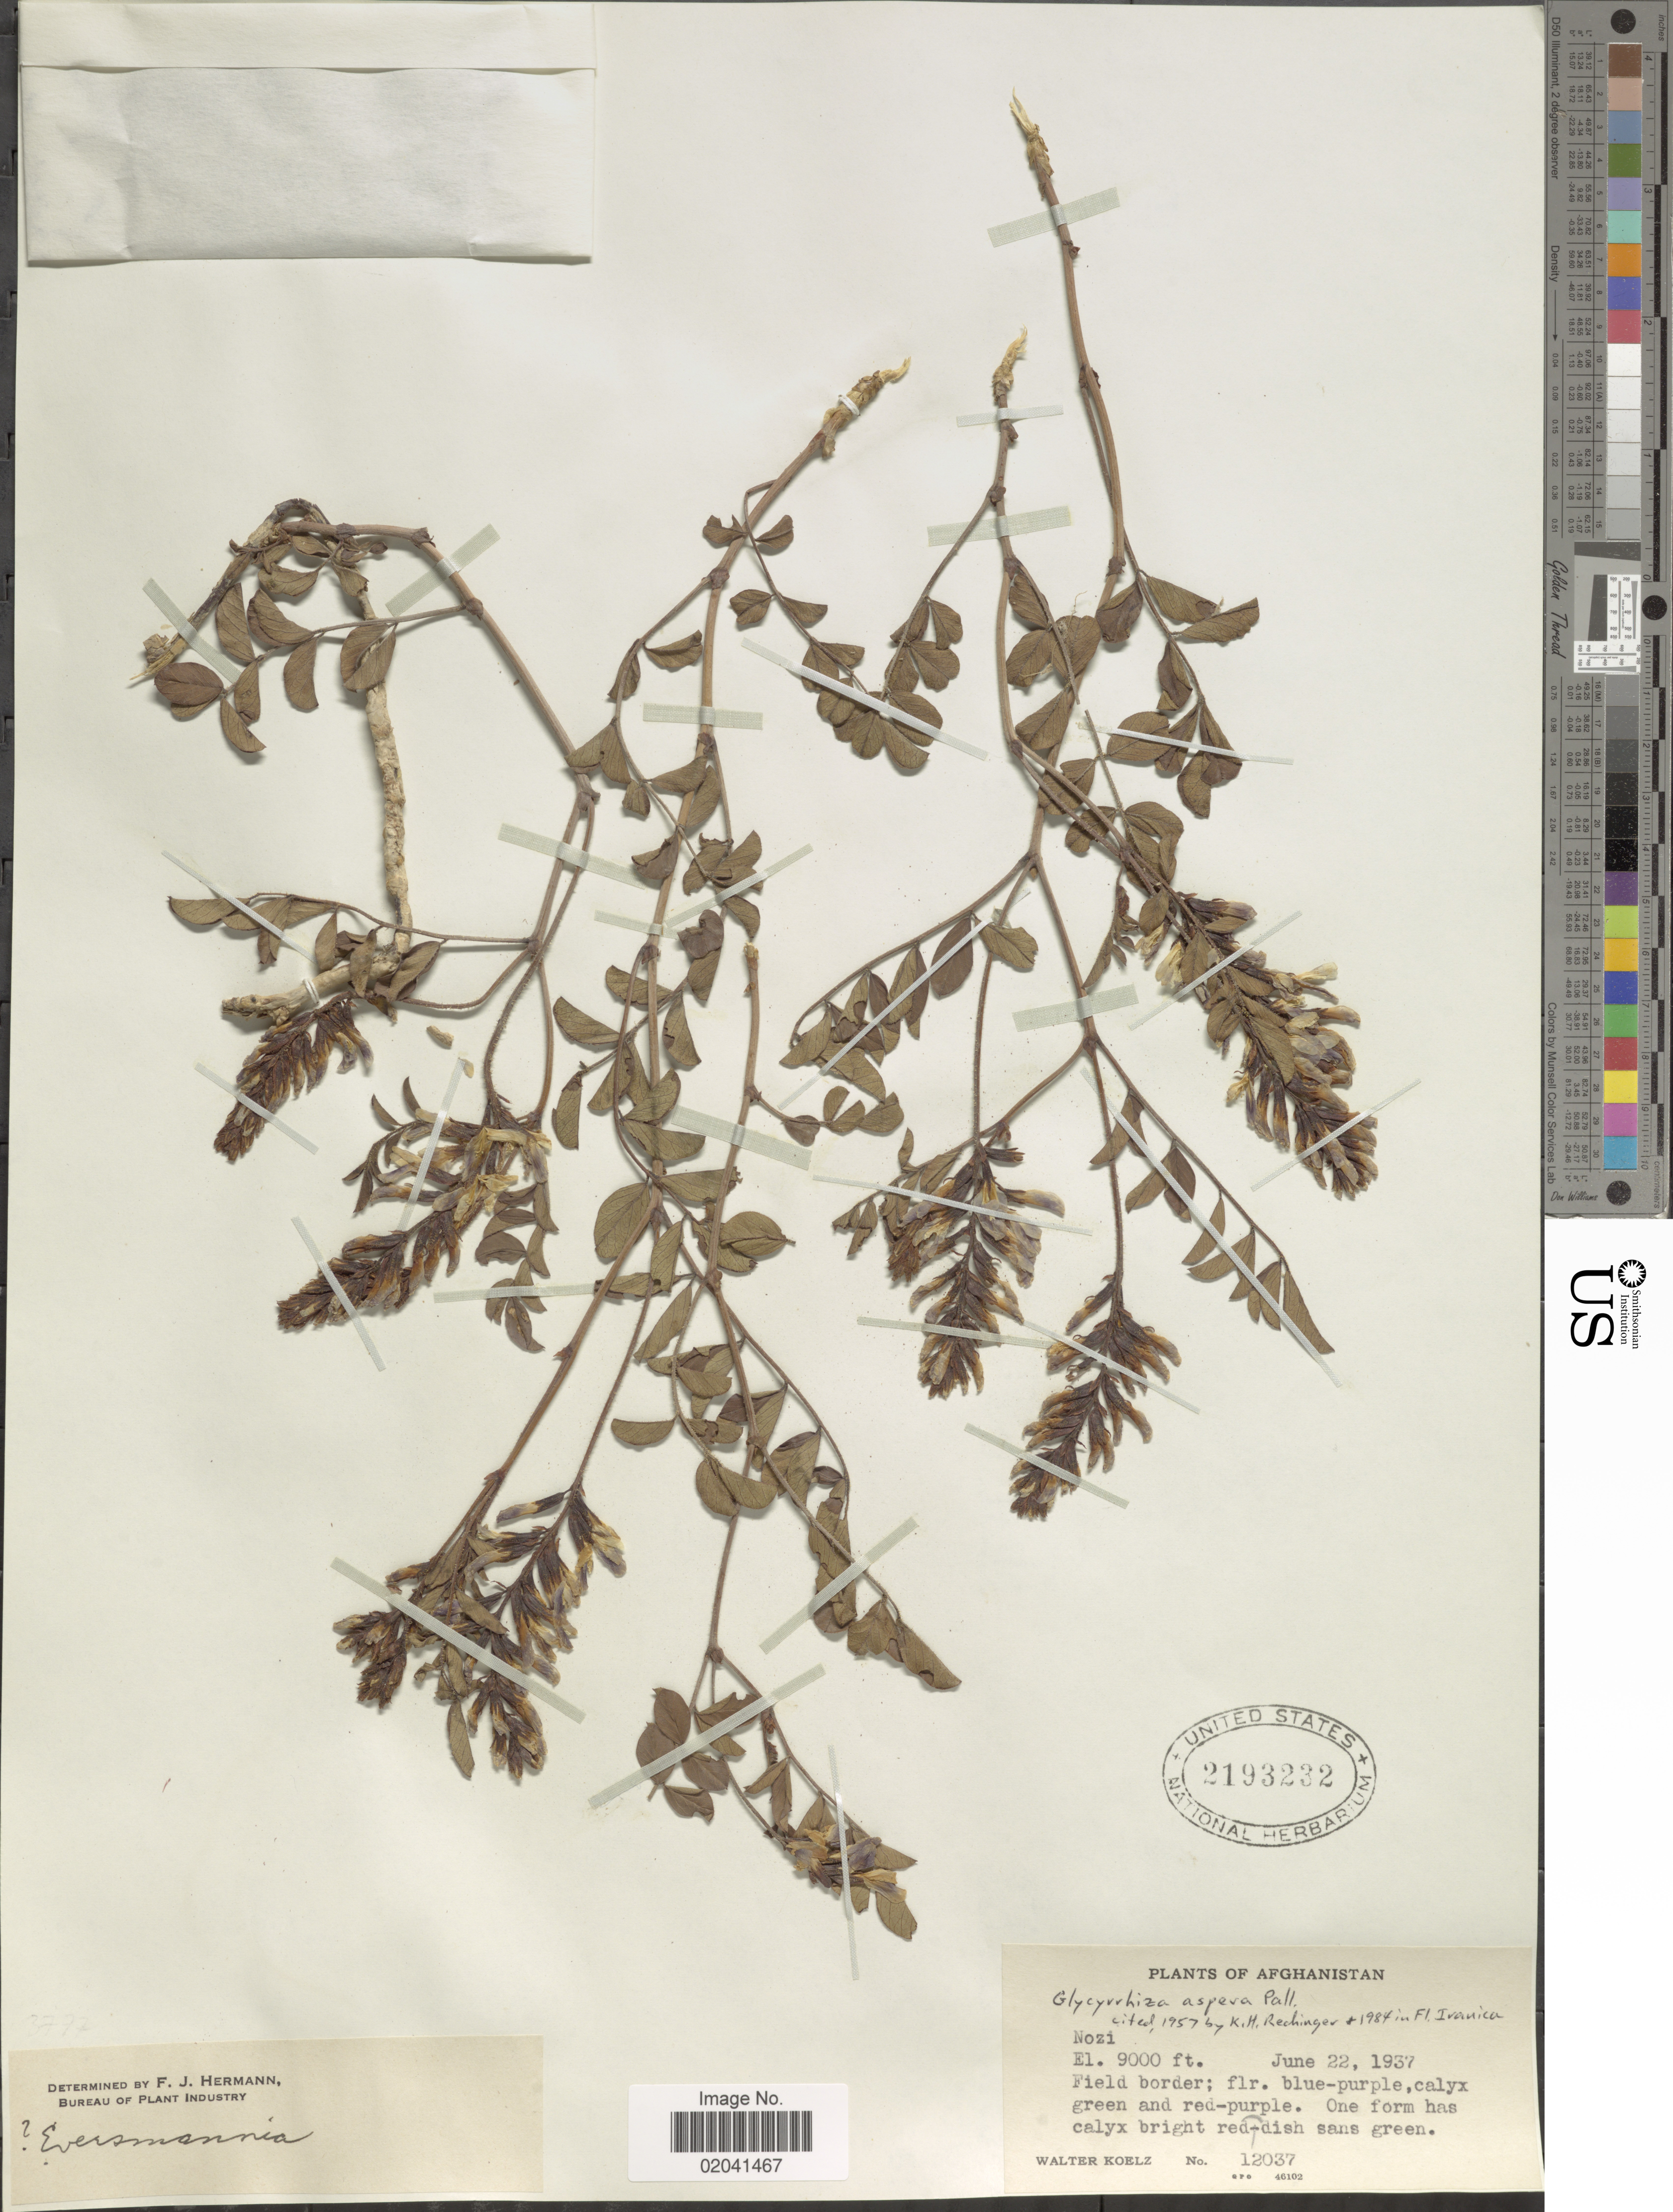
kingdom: Plantae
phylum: Tracheophyta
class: Magnoliopsida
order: Fabales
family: Fabaceae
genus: Glycyrrhiza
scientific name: Glycyrrhiza aspera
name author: Pall.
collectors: W. N. Koelz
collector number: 12037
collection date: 1937-06-22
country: Afghanistan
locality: Nozi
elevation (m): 2743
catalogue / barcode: US 2193232